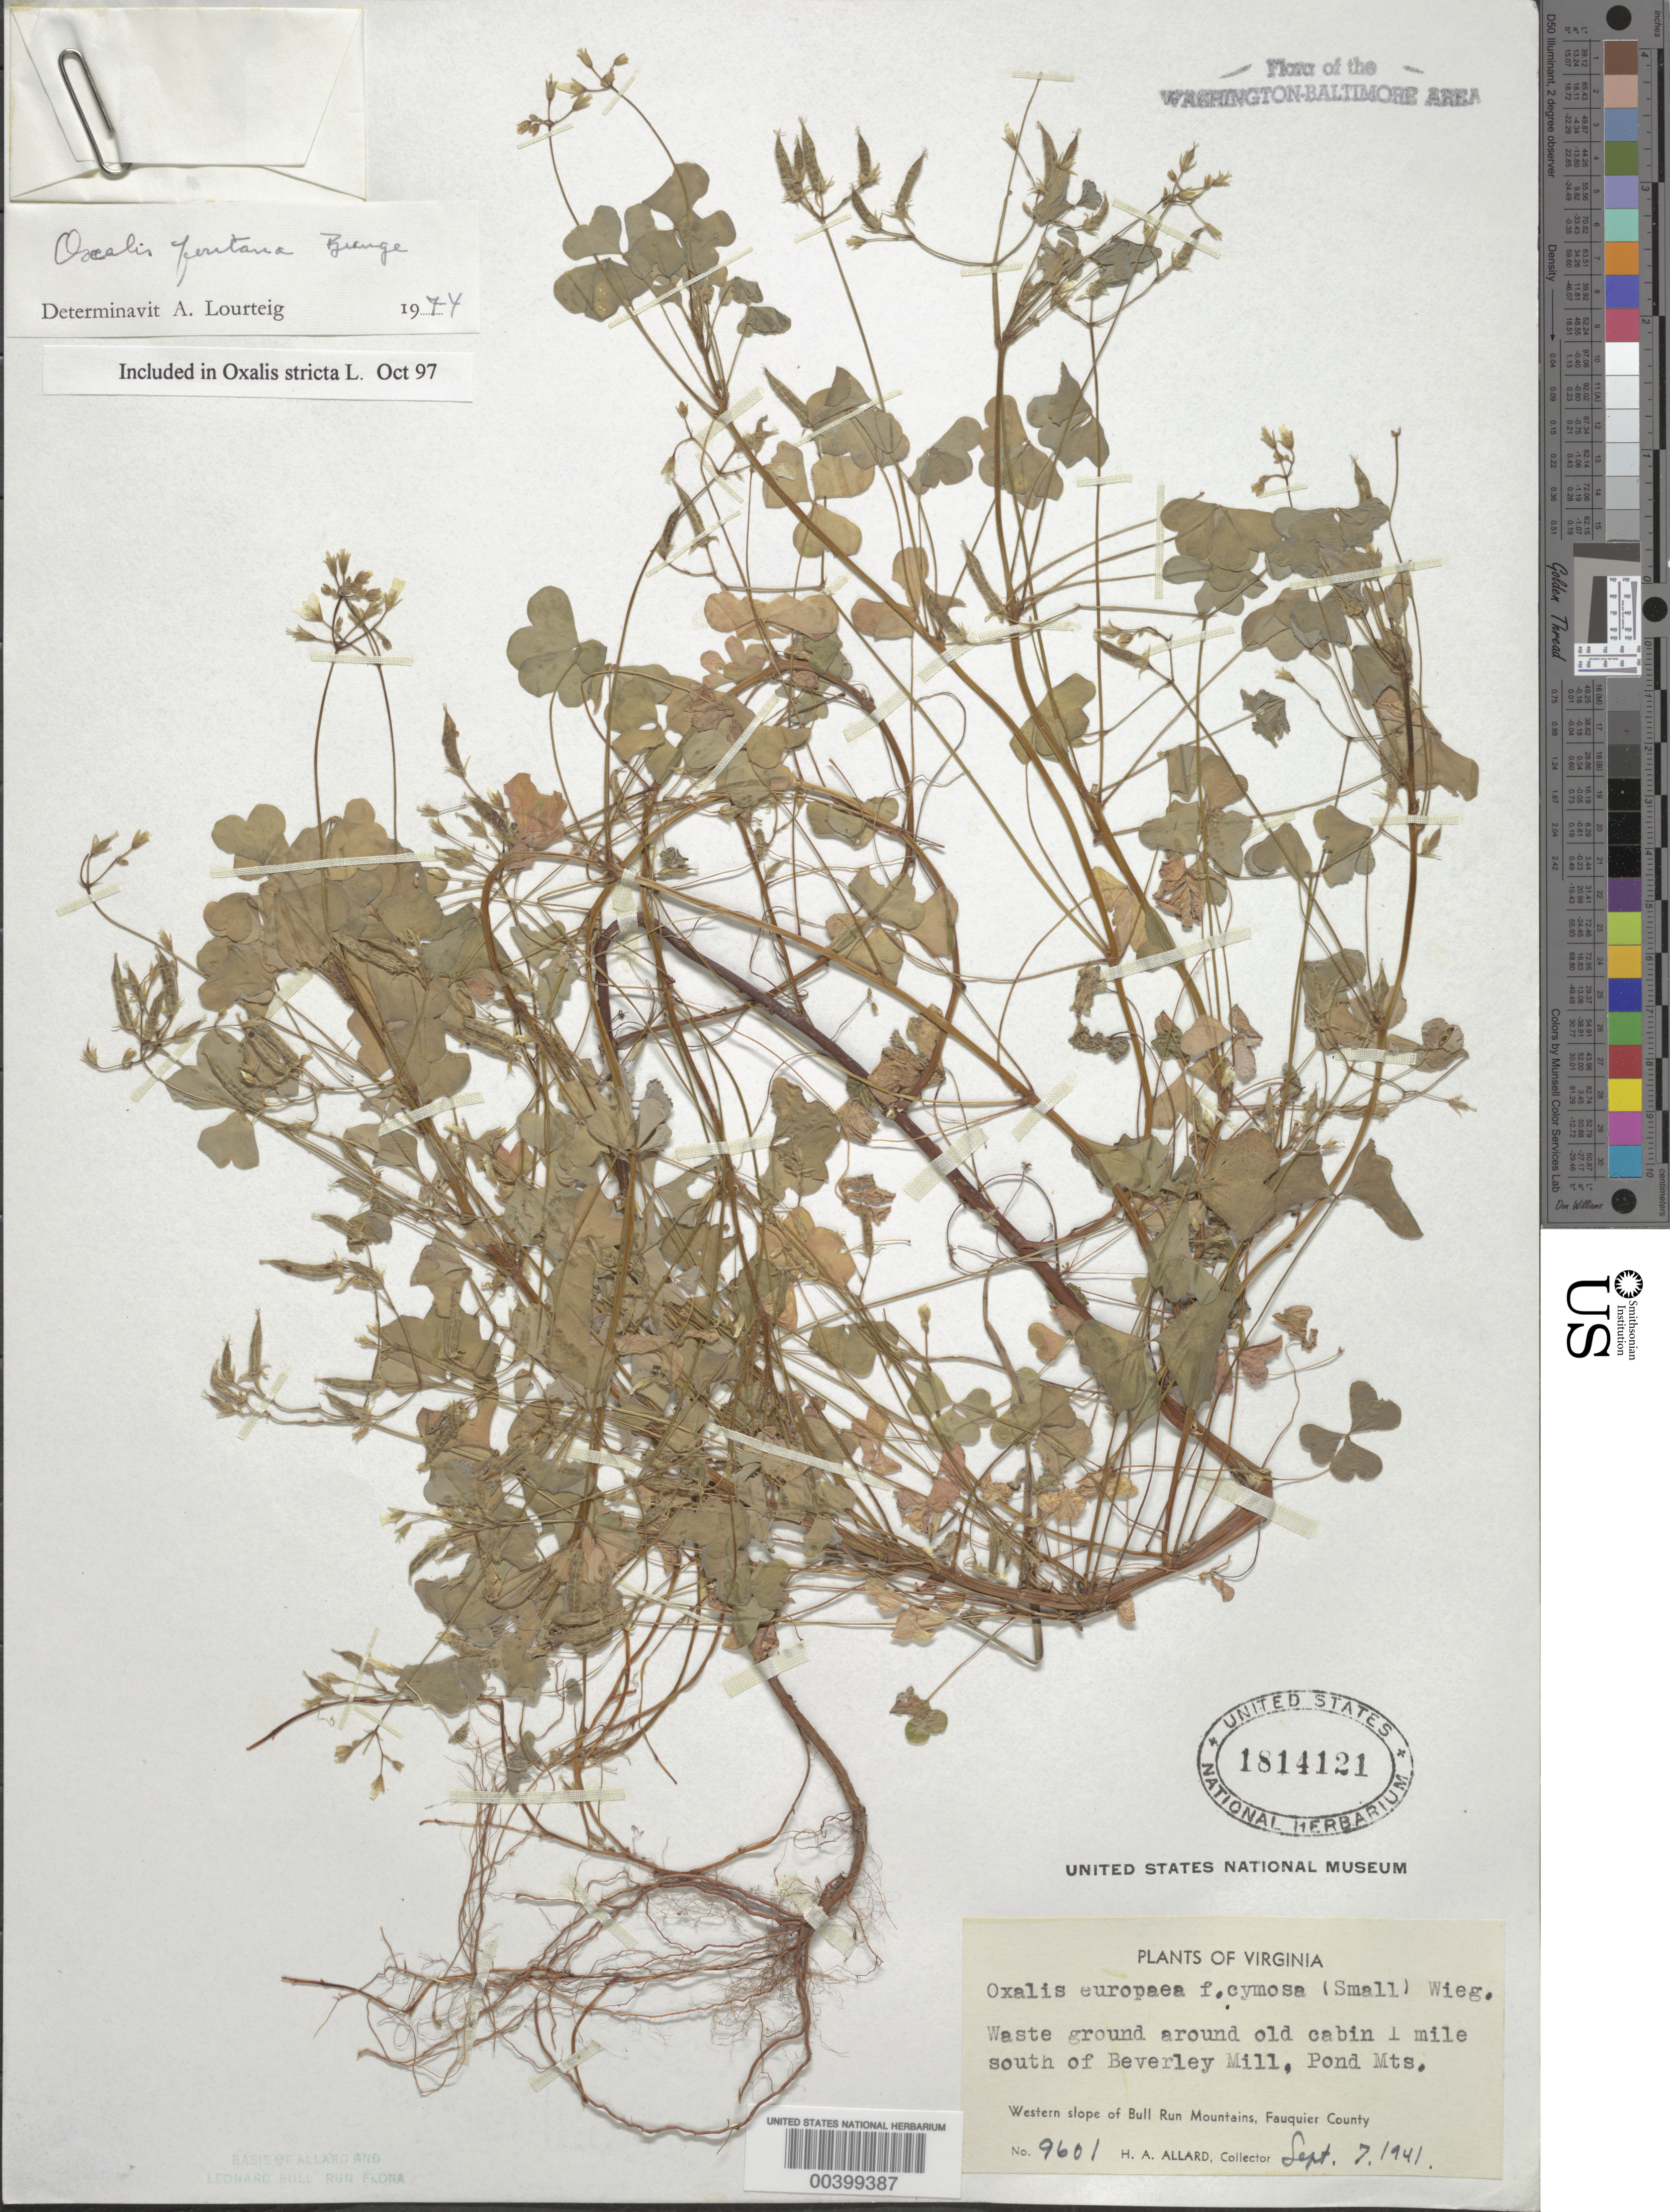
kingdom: Plantae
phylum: Tracheophyta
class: Magnoliopsida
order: Oxalidales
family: Oxalidaceae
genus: Oxalis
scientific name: Oxalis stricta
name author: L.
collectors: H. A. Allard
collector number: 9601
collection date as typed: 07 Sep 1941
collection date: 1941-09-07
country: United States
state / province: Virginia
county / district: Fauquier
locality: South of Beveley Mill Bull Run Mts.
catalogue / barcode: US 1814121